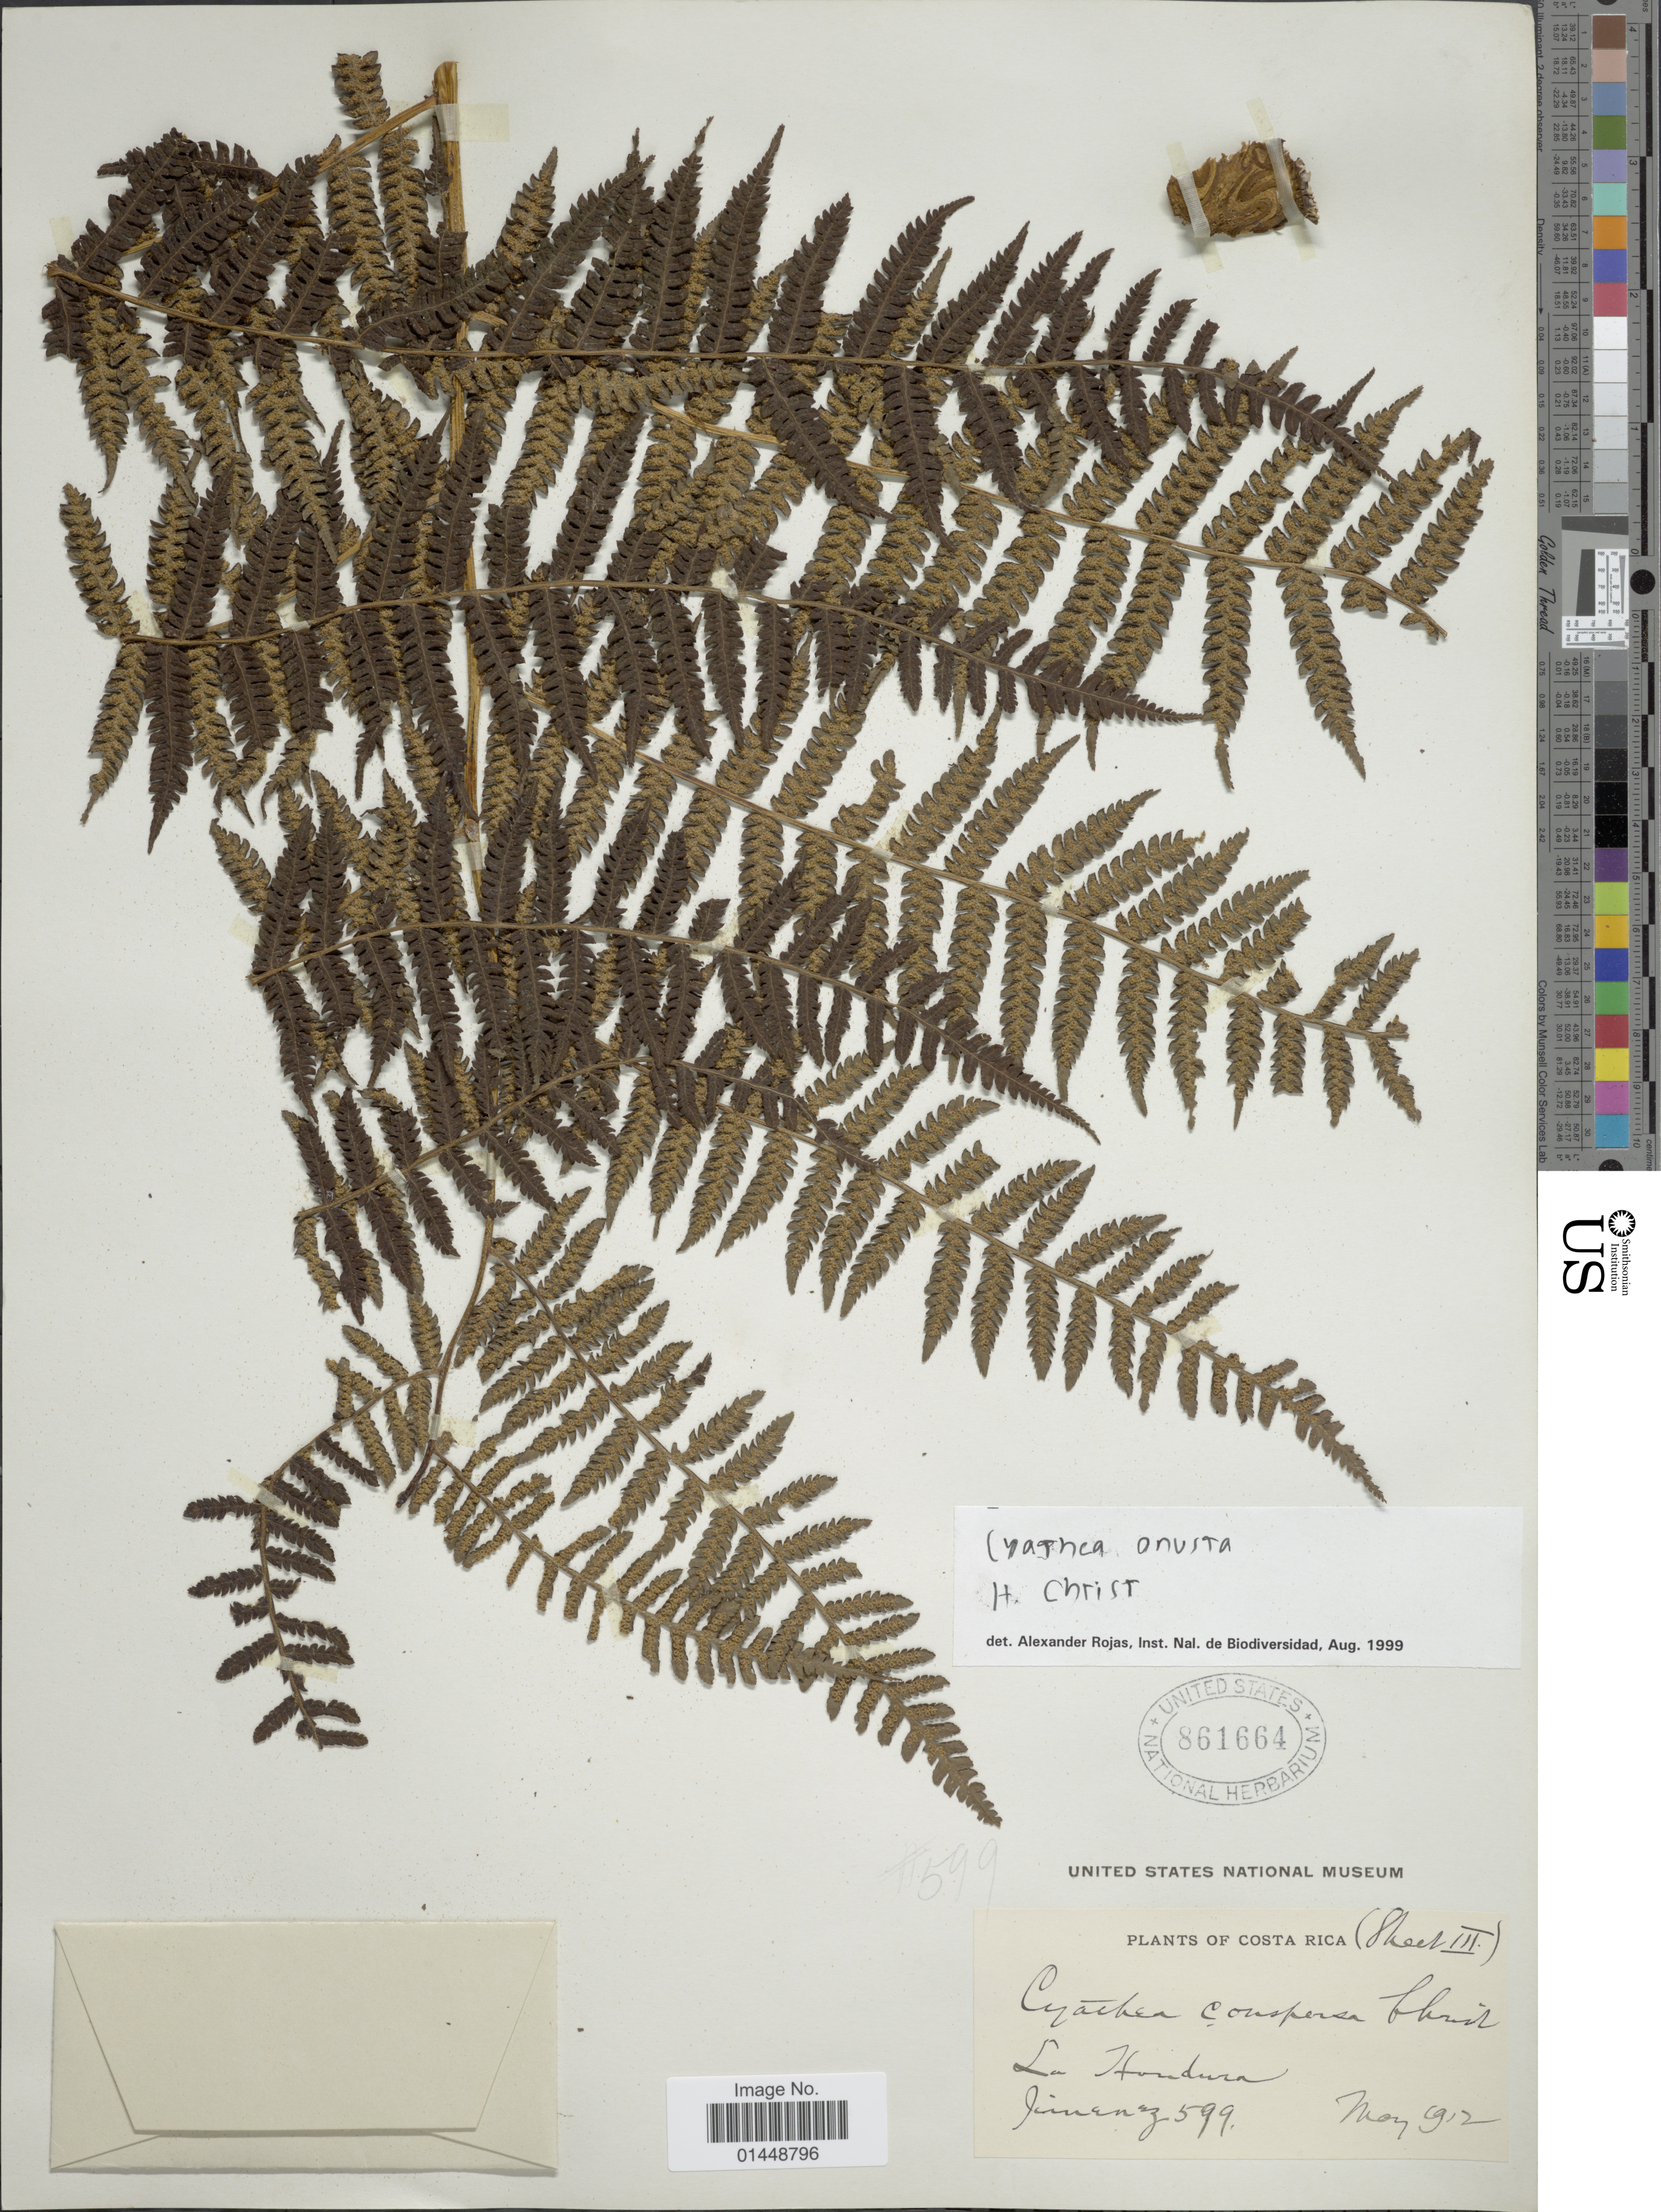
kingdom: Plantae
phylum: Tracheophyta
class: Polypodiopsida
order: Cyatheales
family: Cyatheaceae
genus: Cyathea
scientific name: Cyathea fulva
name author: (M. Martens & Galeotti) Fée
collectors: Jimenez, --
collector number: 599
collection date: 1912-05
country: Costa Rica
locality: La Hondura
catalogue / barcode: US 861664